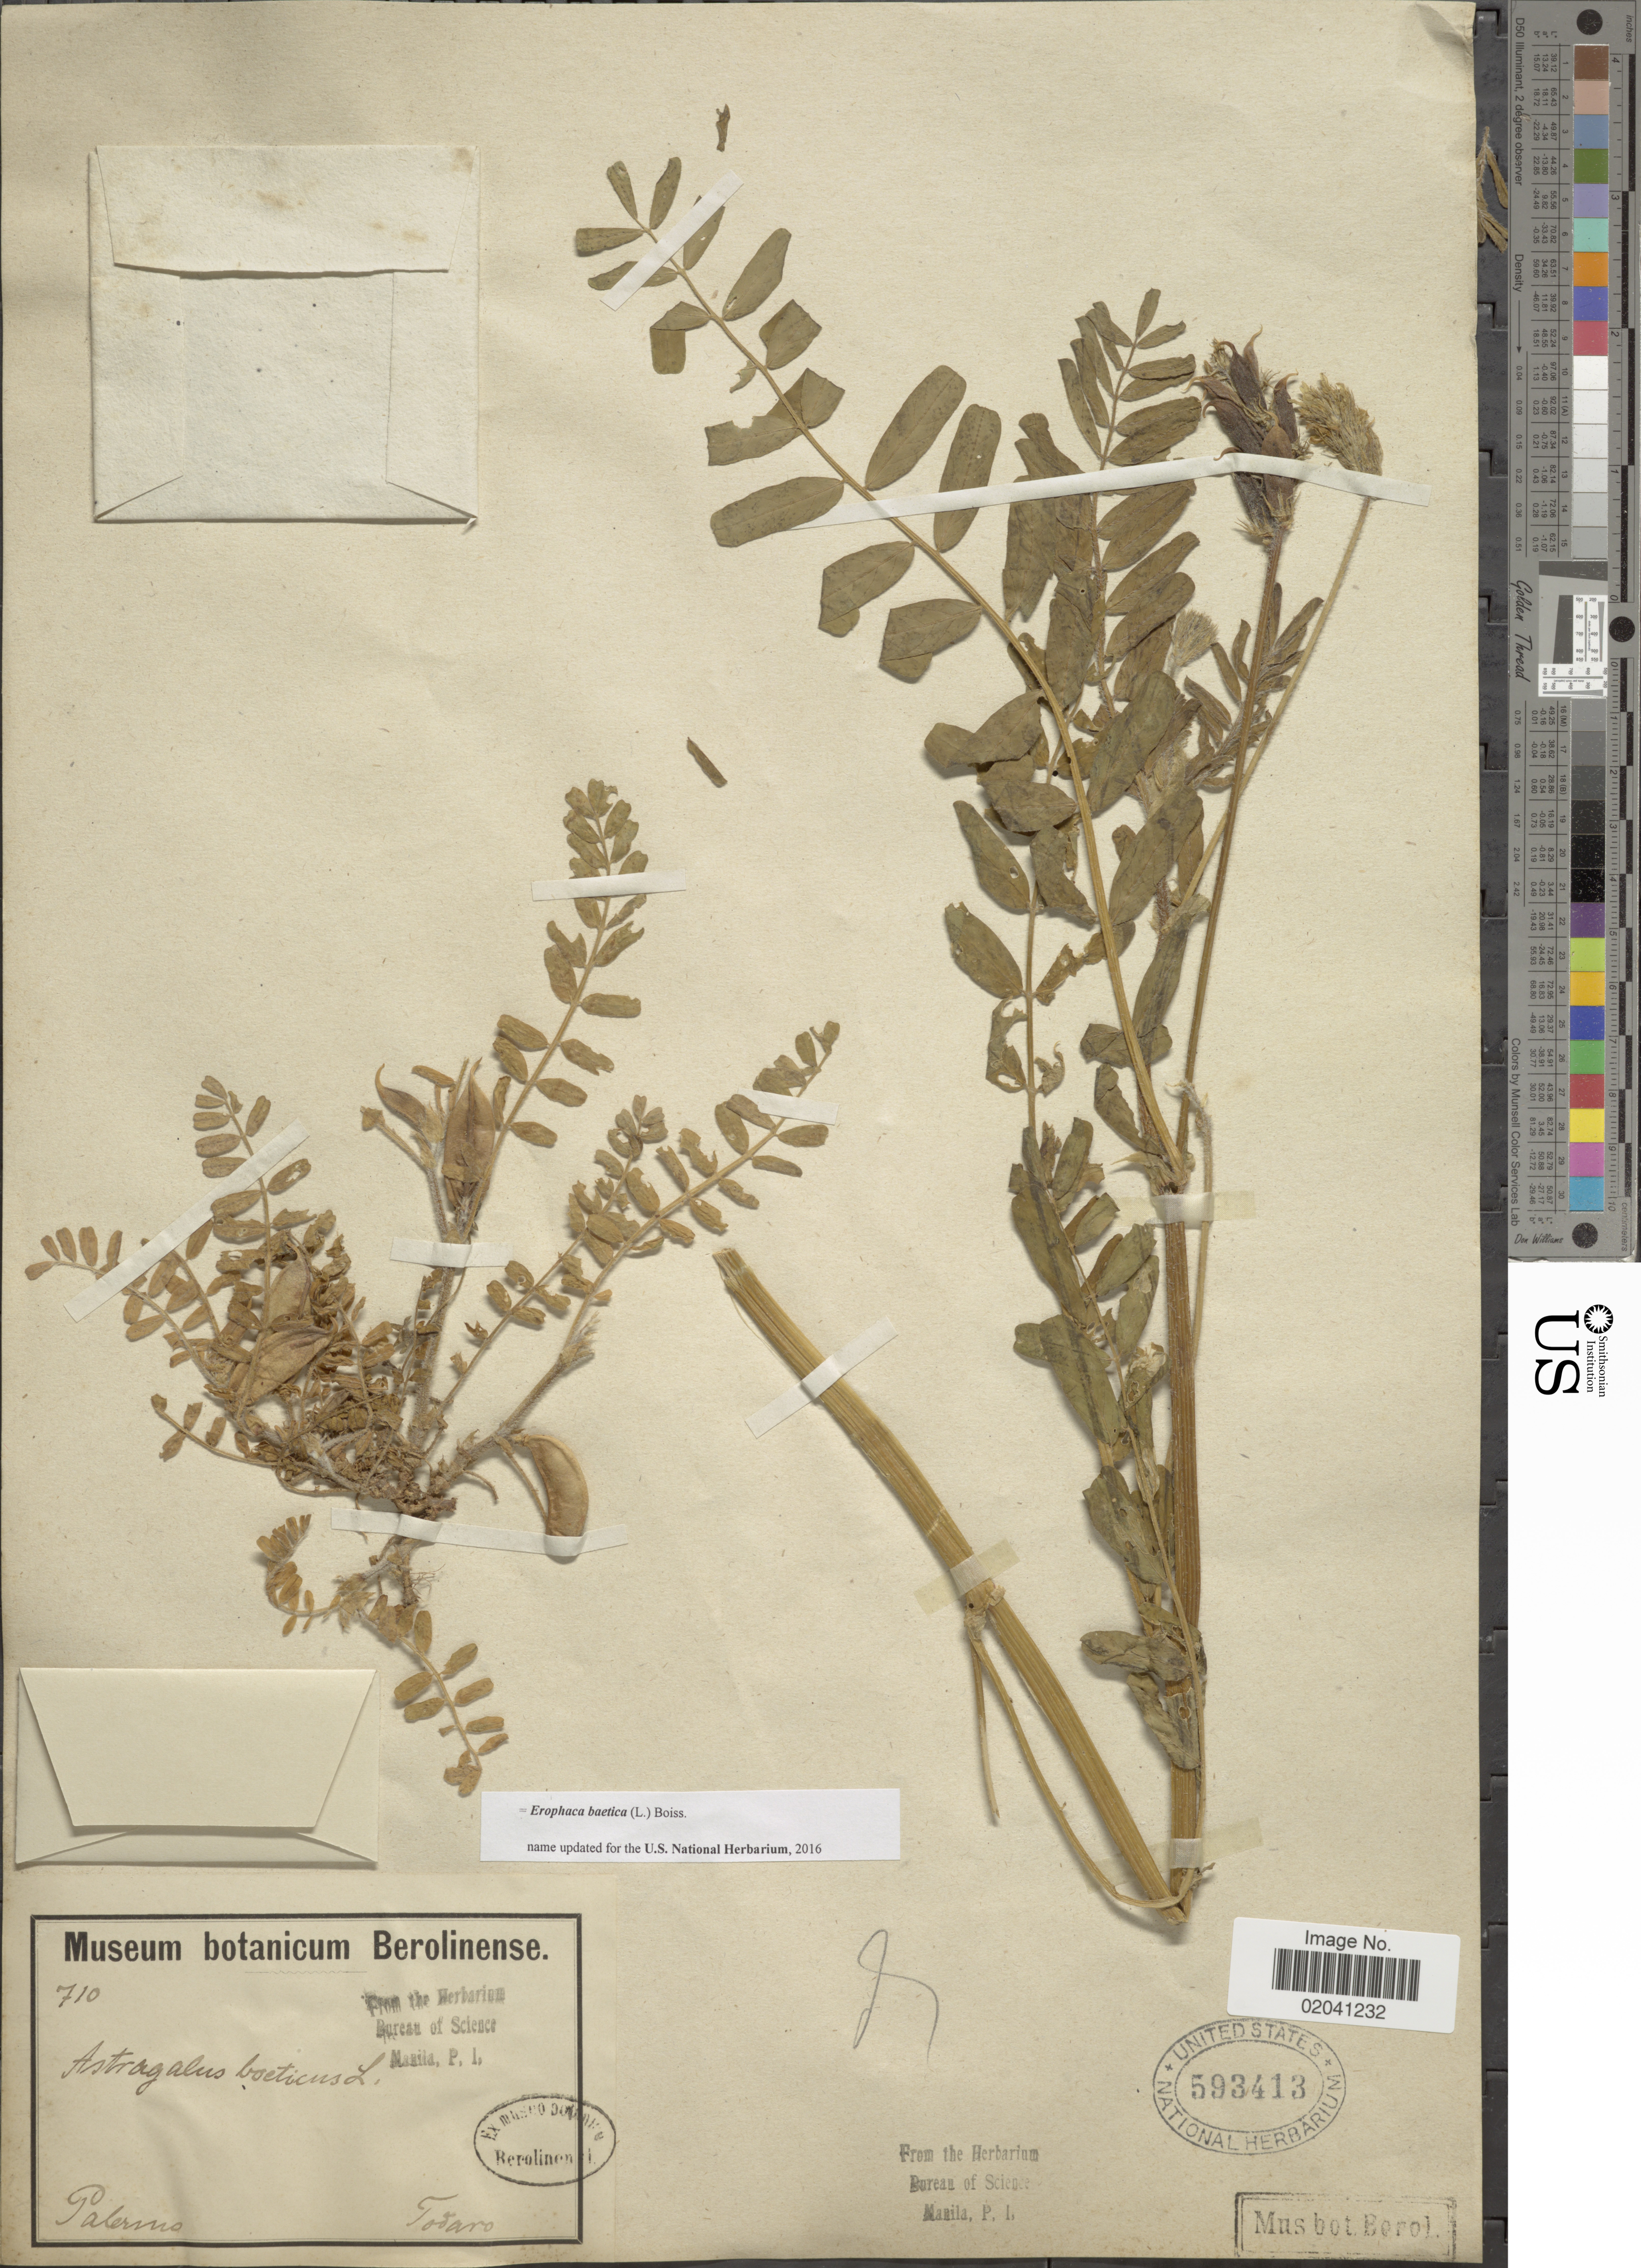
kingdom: Plantae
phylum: Tracheophyta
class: Magnoliopsida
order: Fabales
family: Fabaceae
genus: Erophaca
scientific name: Erophaca baetica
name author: (L.) Boiss.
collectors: Todaro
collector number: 710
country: Italy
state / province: Siciliana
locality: Palermo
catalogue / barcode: US 593413